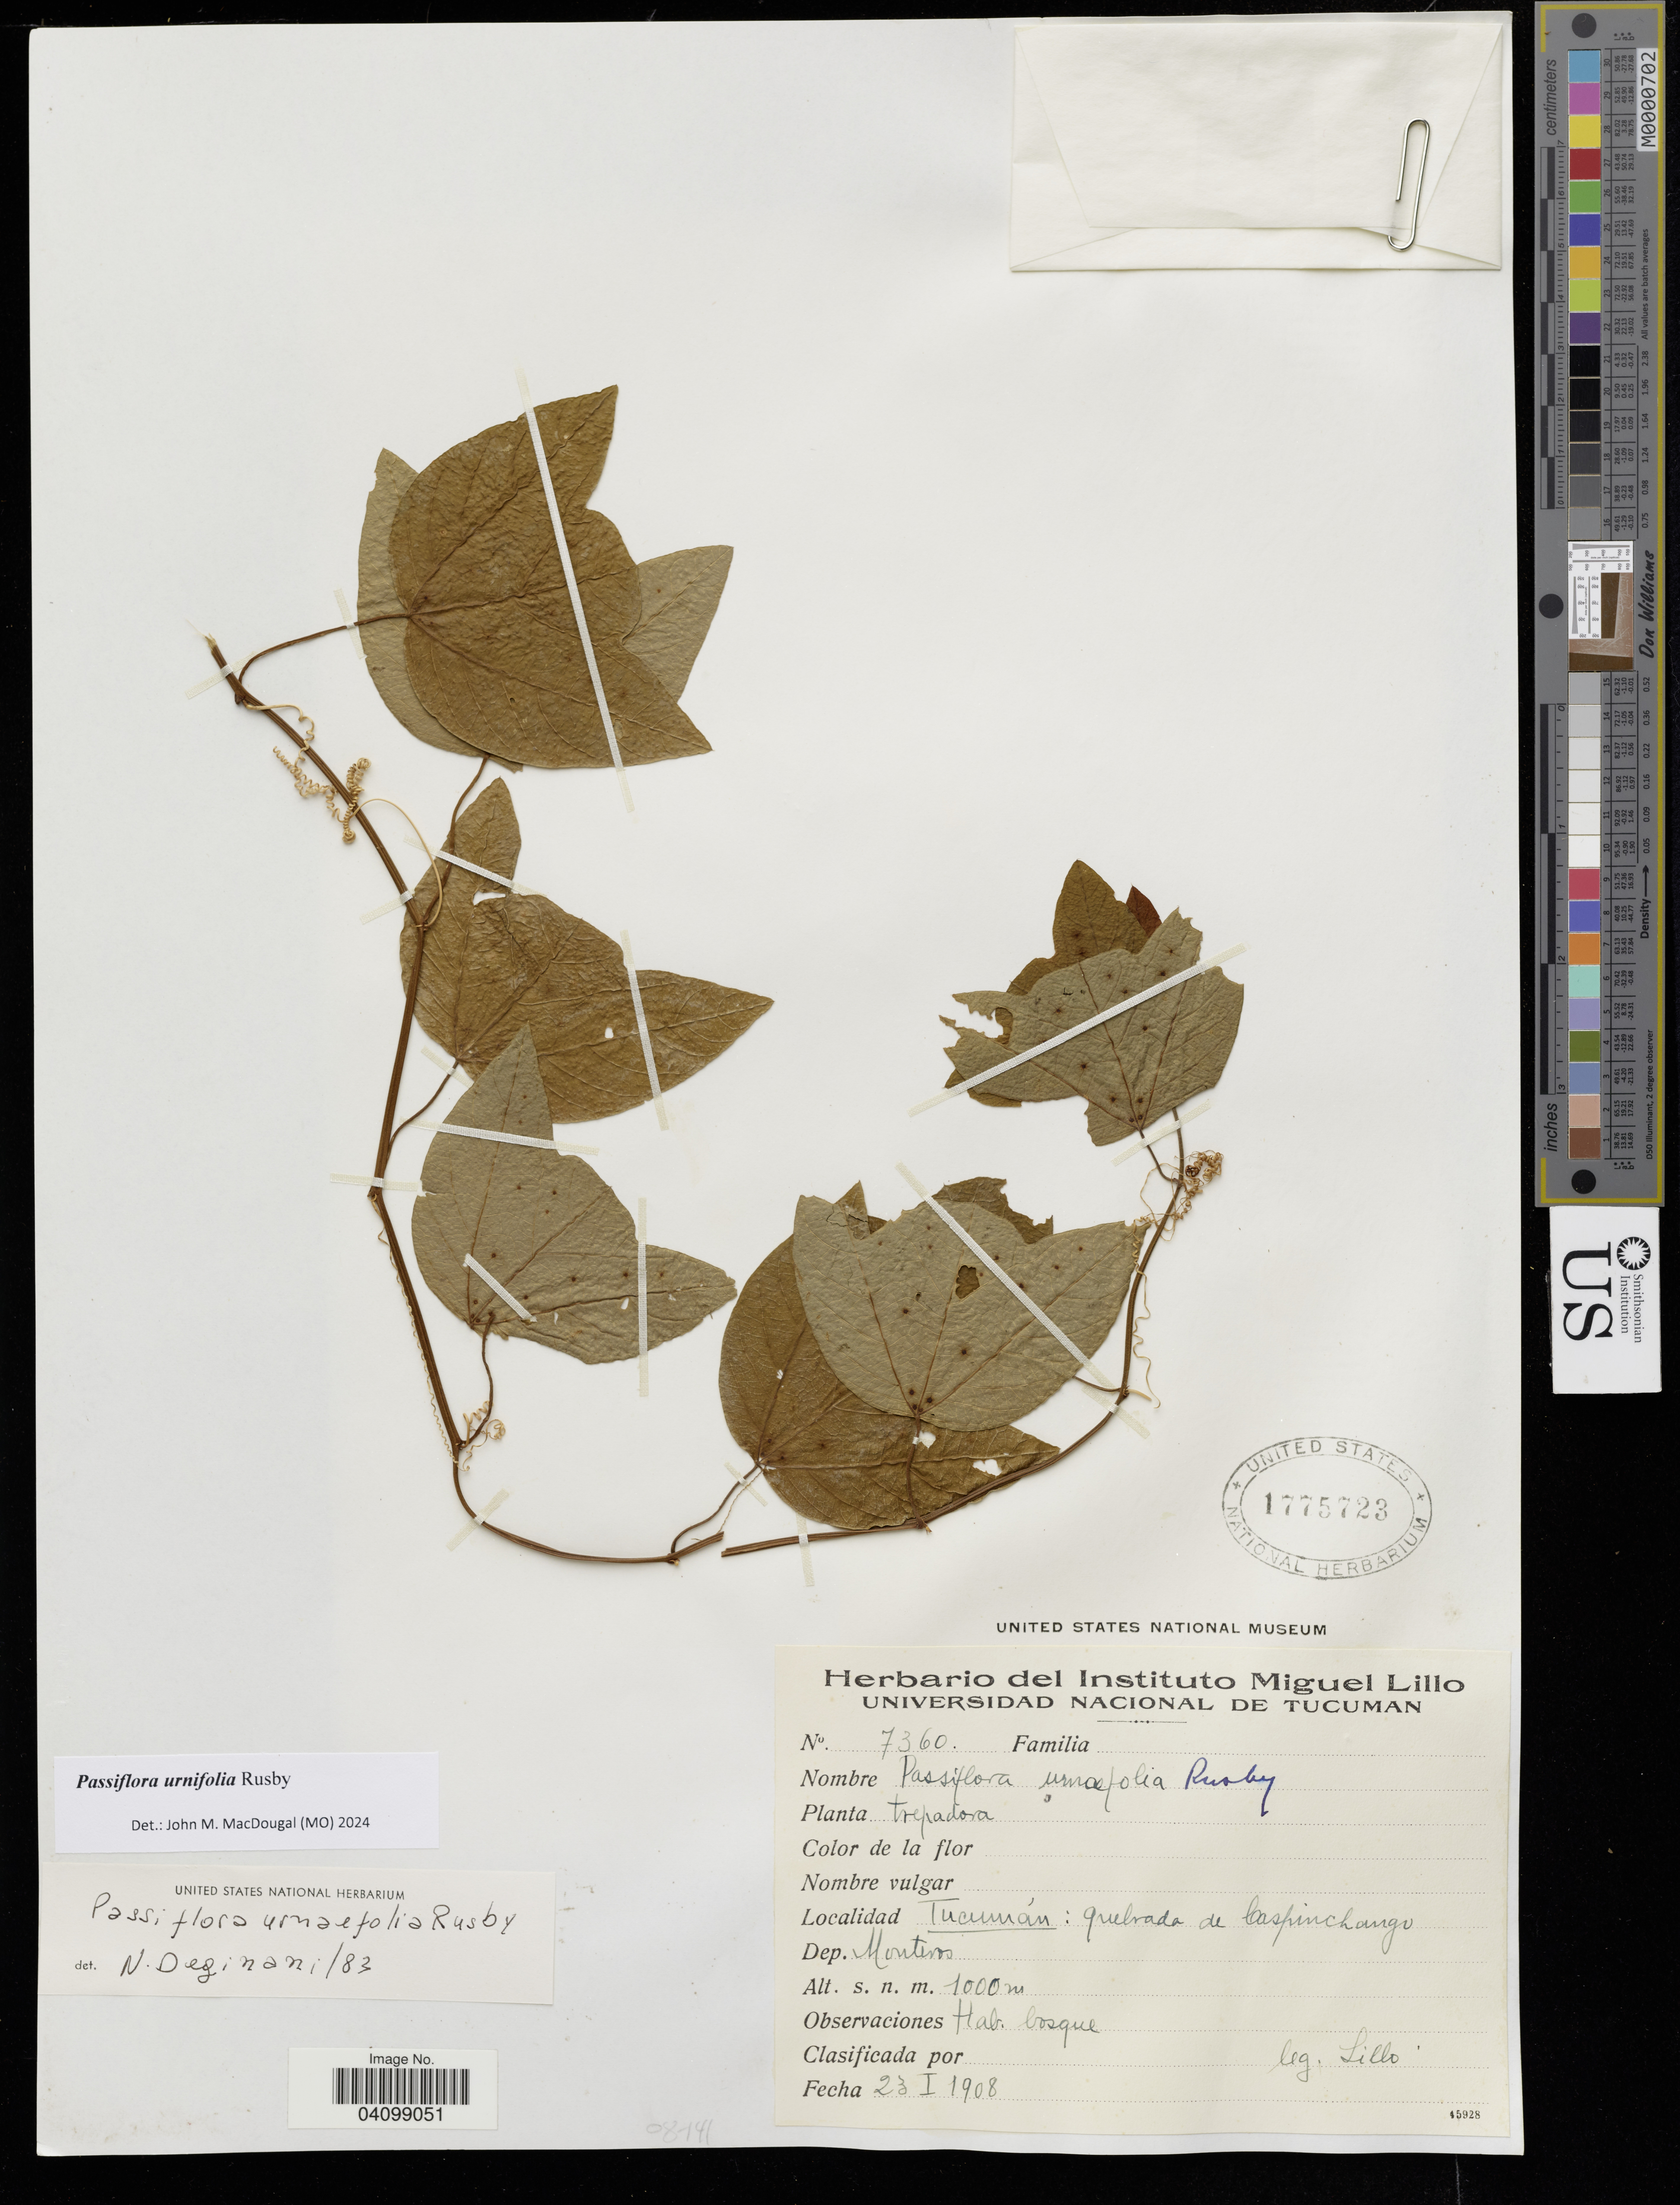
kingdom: Plantae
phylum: Tracheophyta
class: Magnoliopsida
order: Malpighiales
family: Passifloraceae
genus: Passiflora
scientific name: Passiflora urnifolia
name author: Rusby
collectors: M. Lillo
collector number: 7360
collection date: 1908-01-23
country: Argentina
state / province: Tucuman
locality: Quelrada de Caspinchango. Dept. Monteros.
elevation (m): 1000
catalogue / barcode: US 1775723